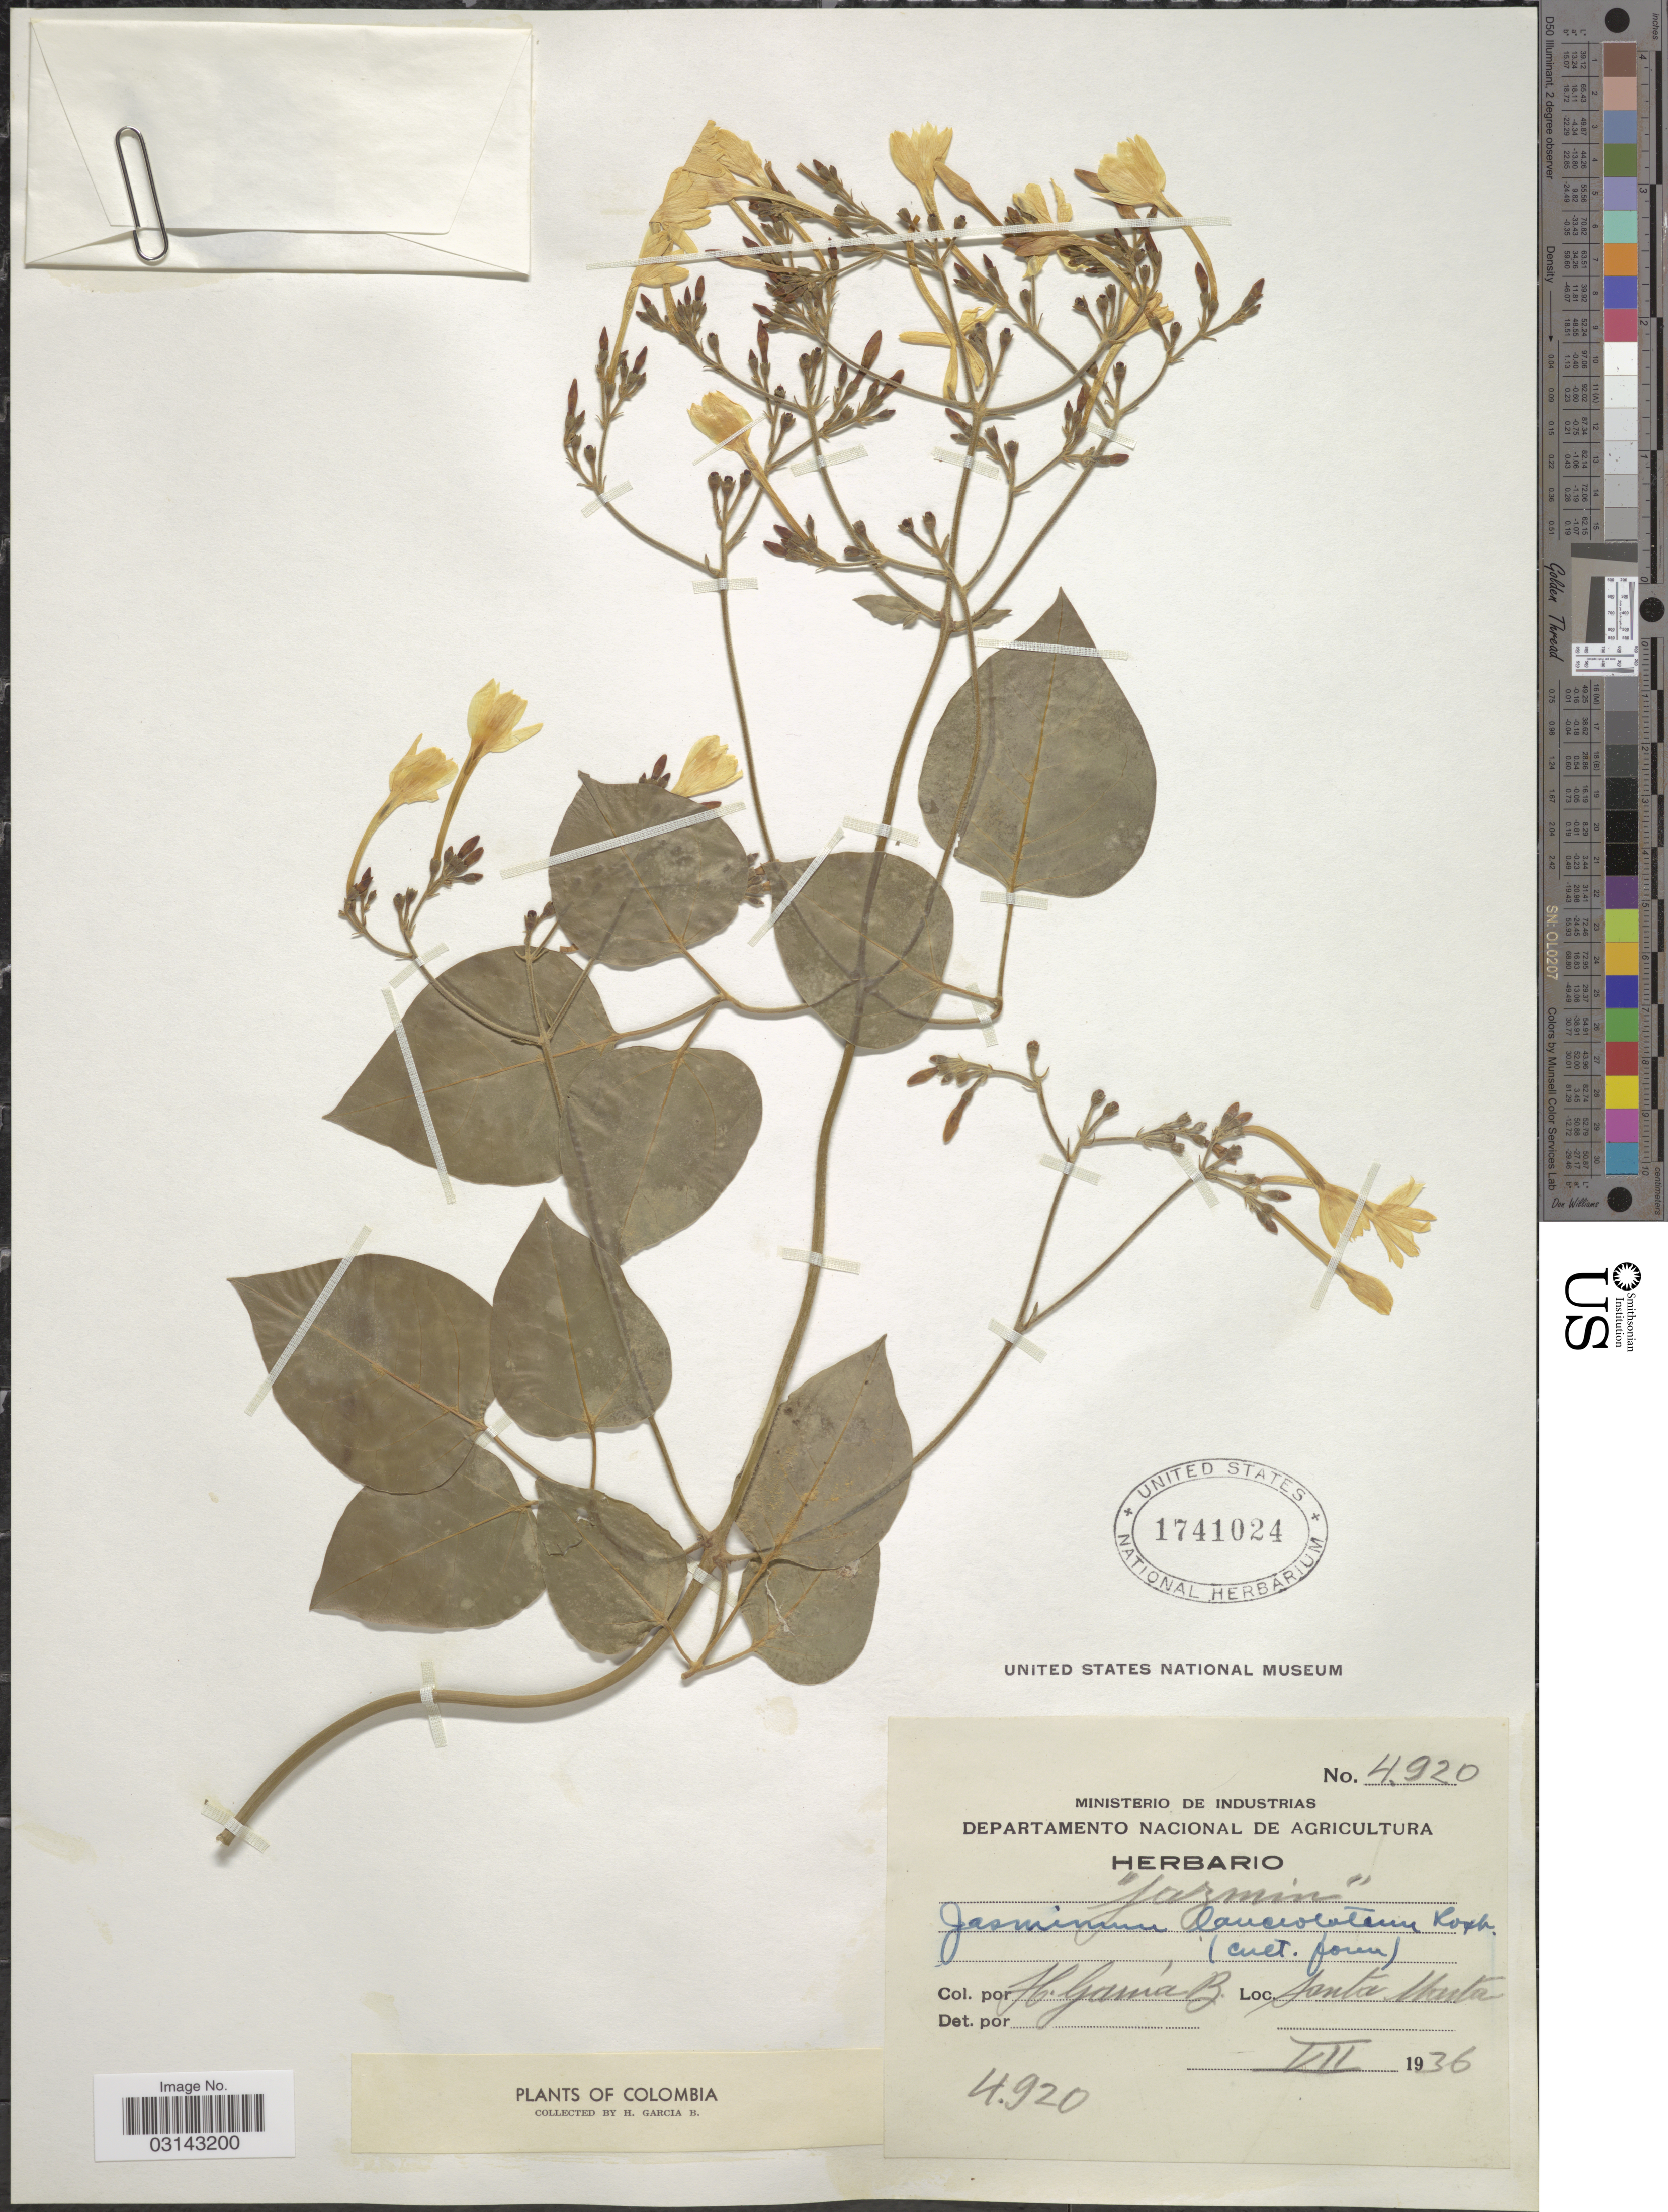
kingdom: Plantae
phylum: Tracheophyta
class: Magnoliopsida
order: Lamiales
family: Oleaceae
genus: Jasminum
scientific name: Jasminum lanceolatum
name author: Ruiz & Pav.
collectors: H. García B.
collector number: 4920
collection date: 1936-07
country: Colombia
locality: Santa Marta.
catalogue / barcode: US 1741024